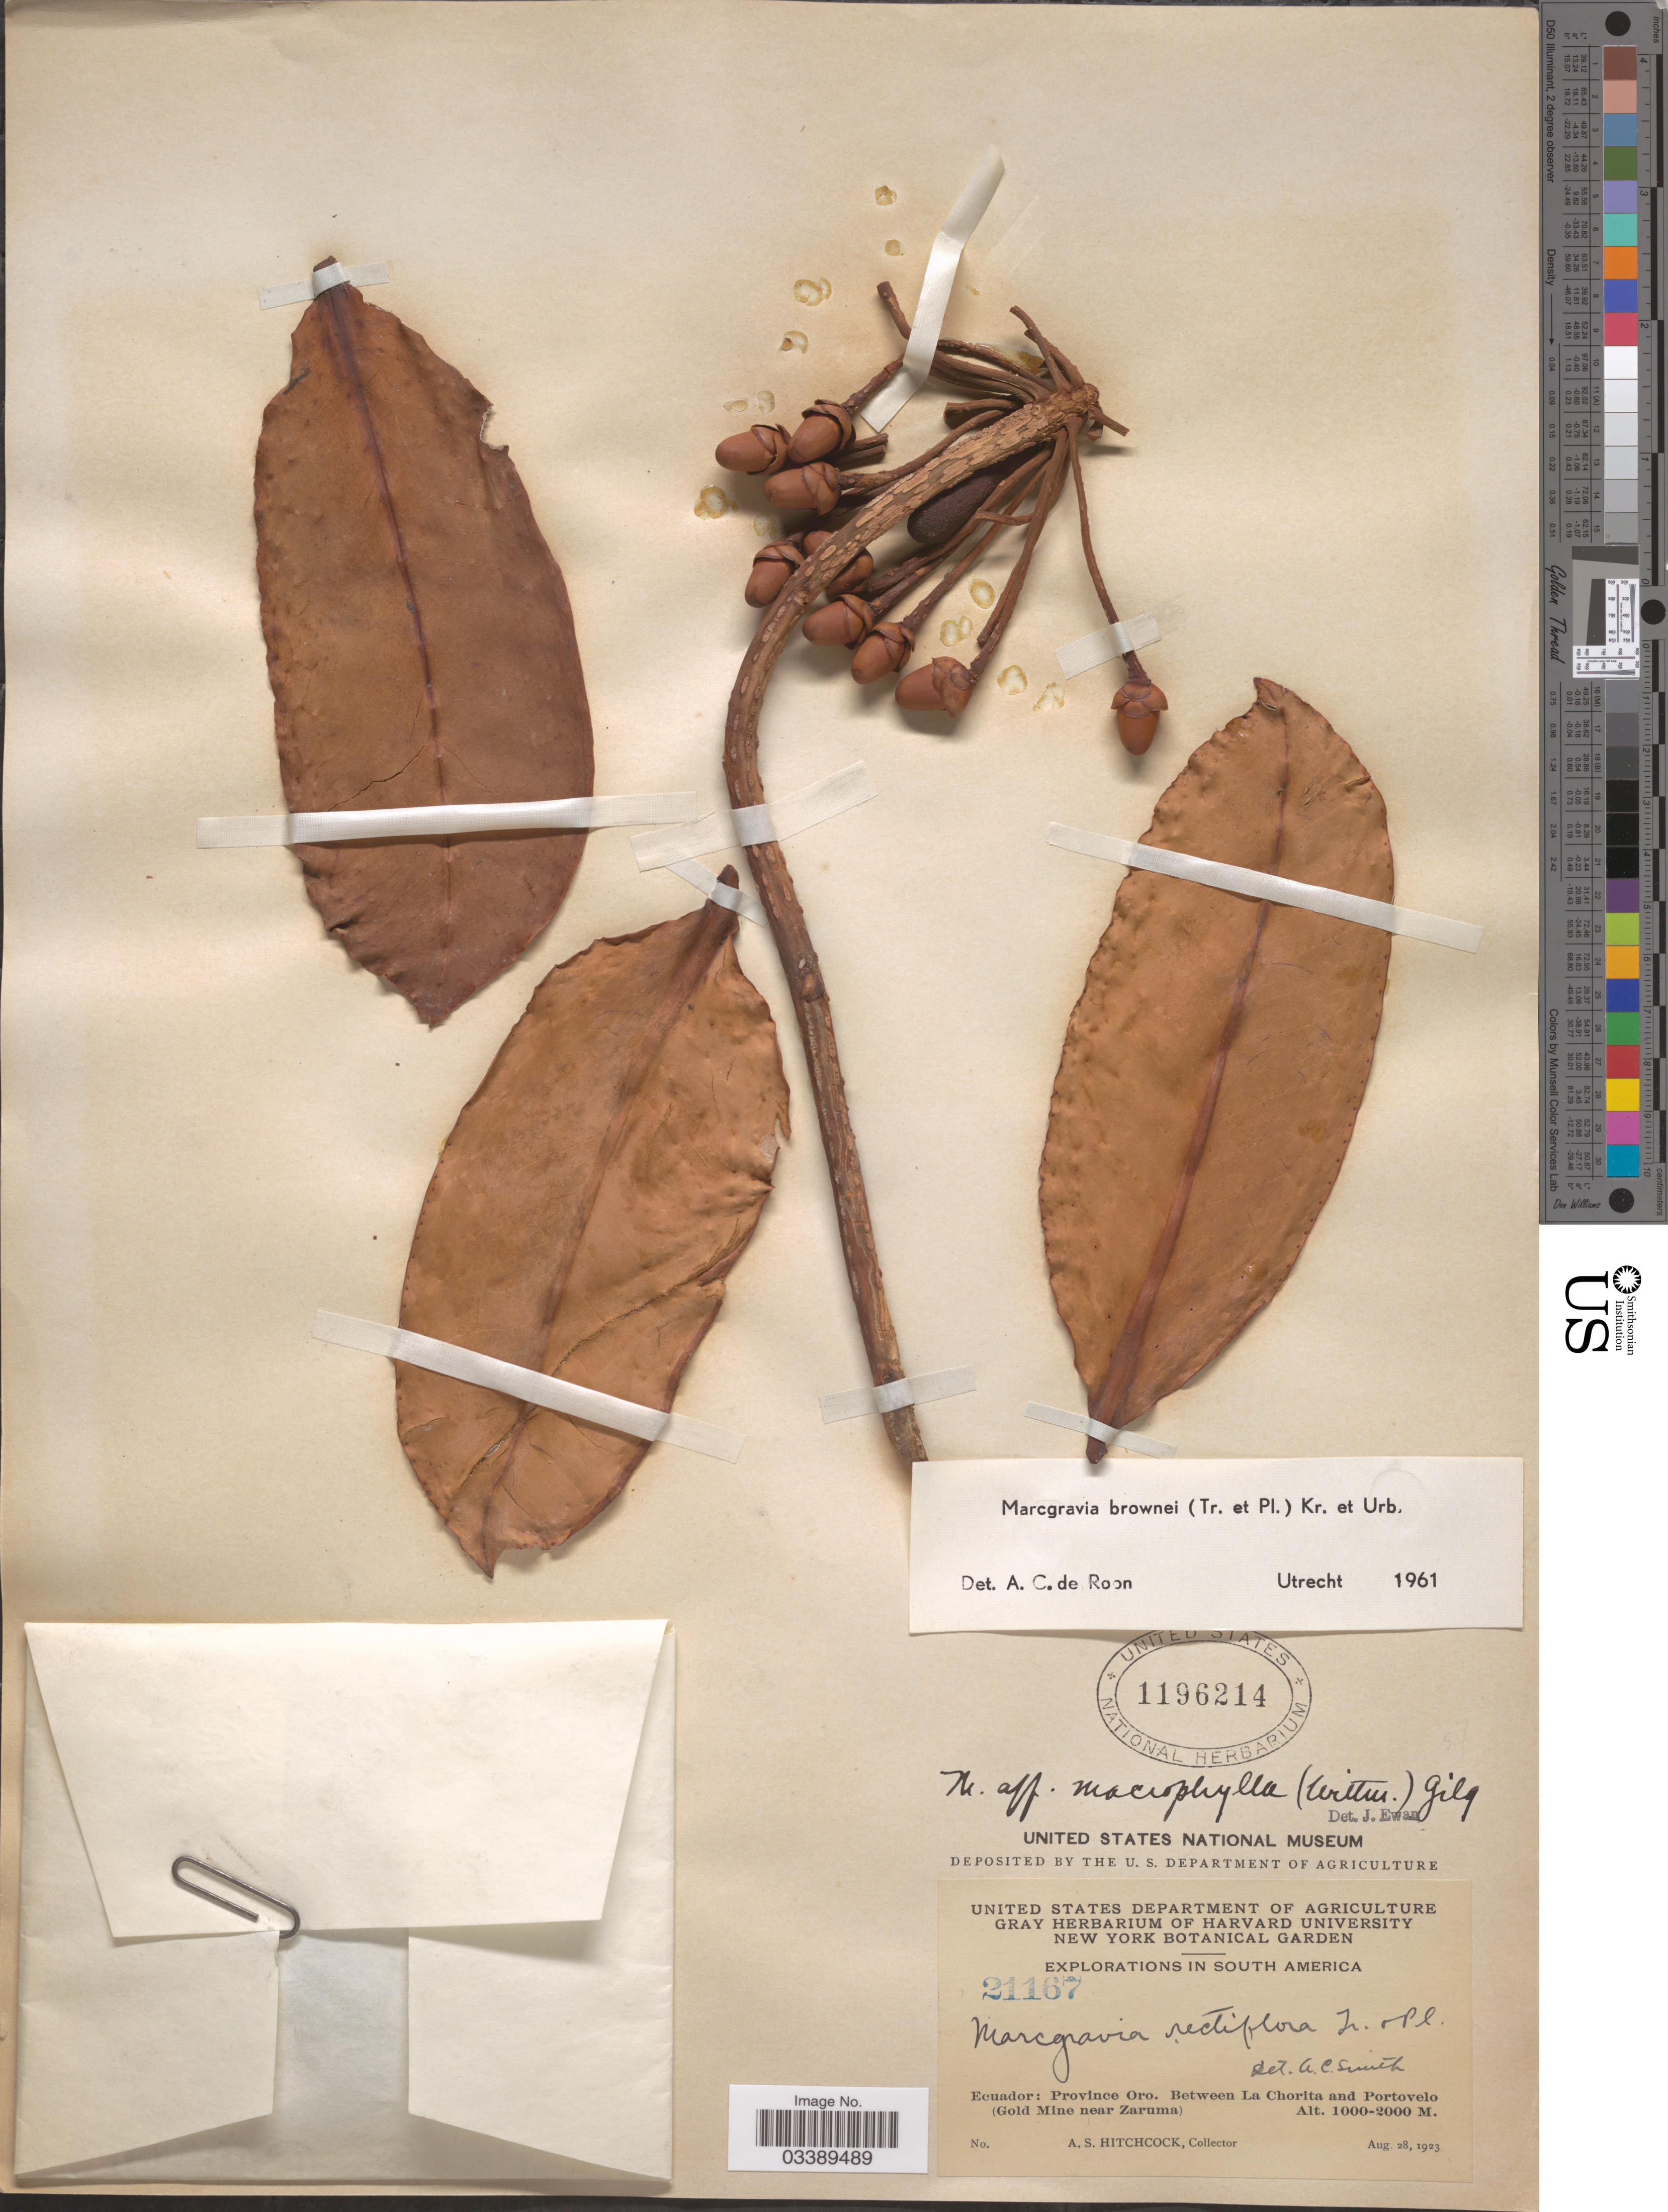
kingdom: Plantae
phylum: Tracheophyta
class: Magnoliopsida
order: Ericales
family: Marcgraviaceae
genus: Marcgravia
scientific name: Marcgravia brownei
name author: (Triana & Planch.) Krug & Urb.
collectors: A. S. Hitchcock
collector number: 21167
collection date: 1923-08-28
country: Ecuador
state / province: El Oro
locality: Between La Chorita and Portovelo (Gold Mine near Zaruma).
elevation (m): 1000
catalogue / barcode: US 1196214